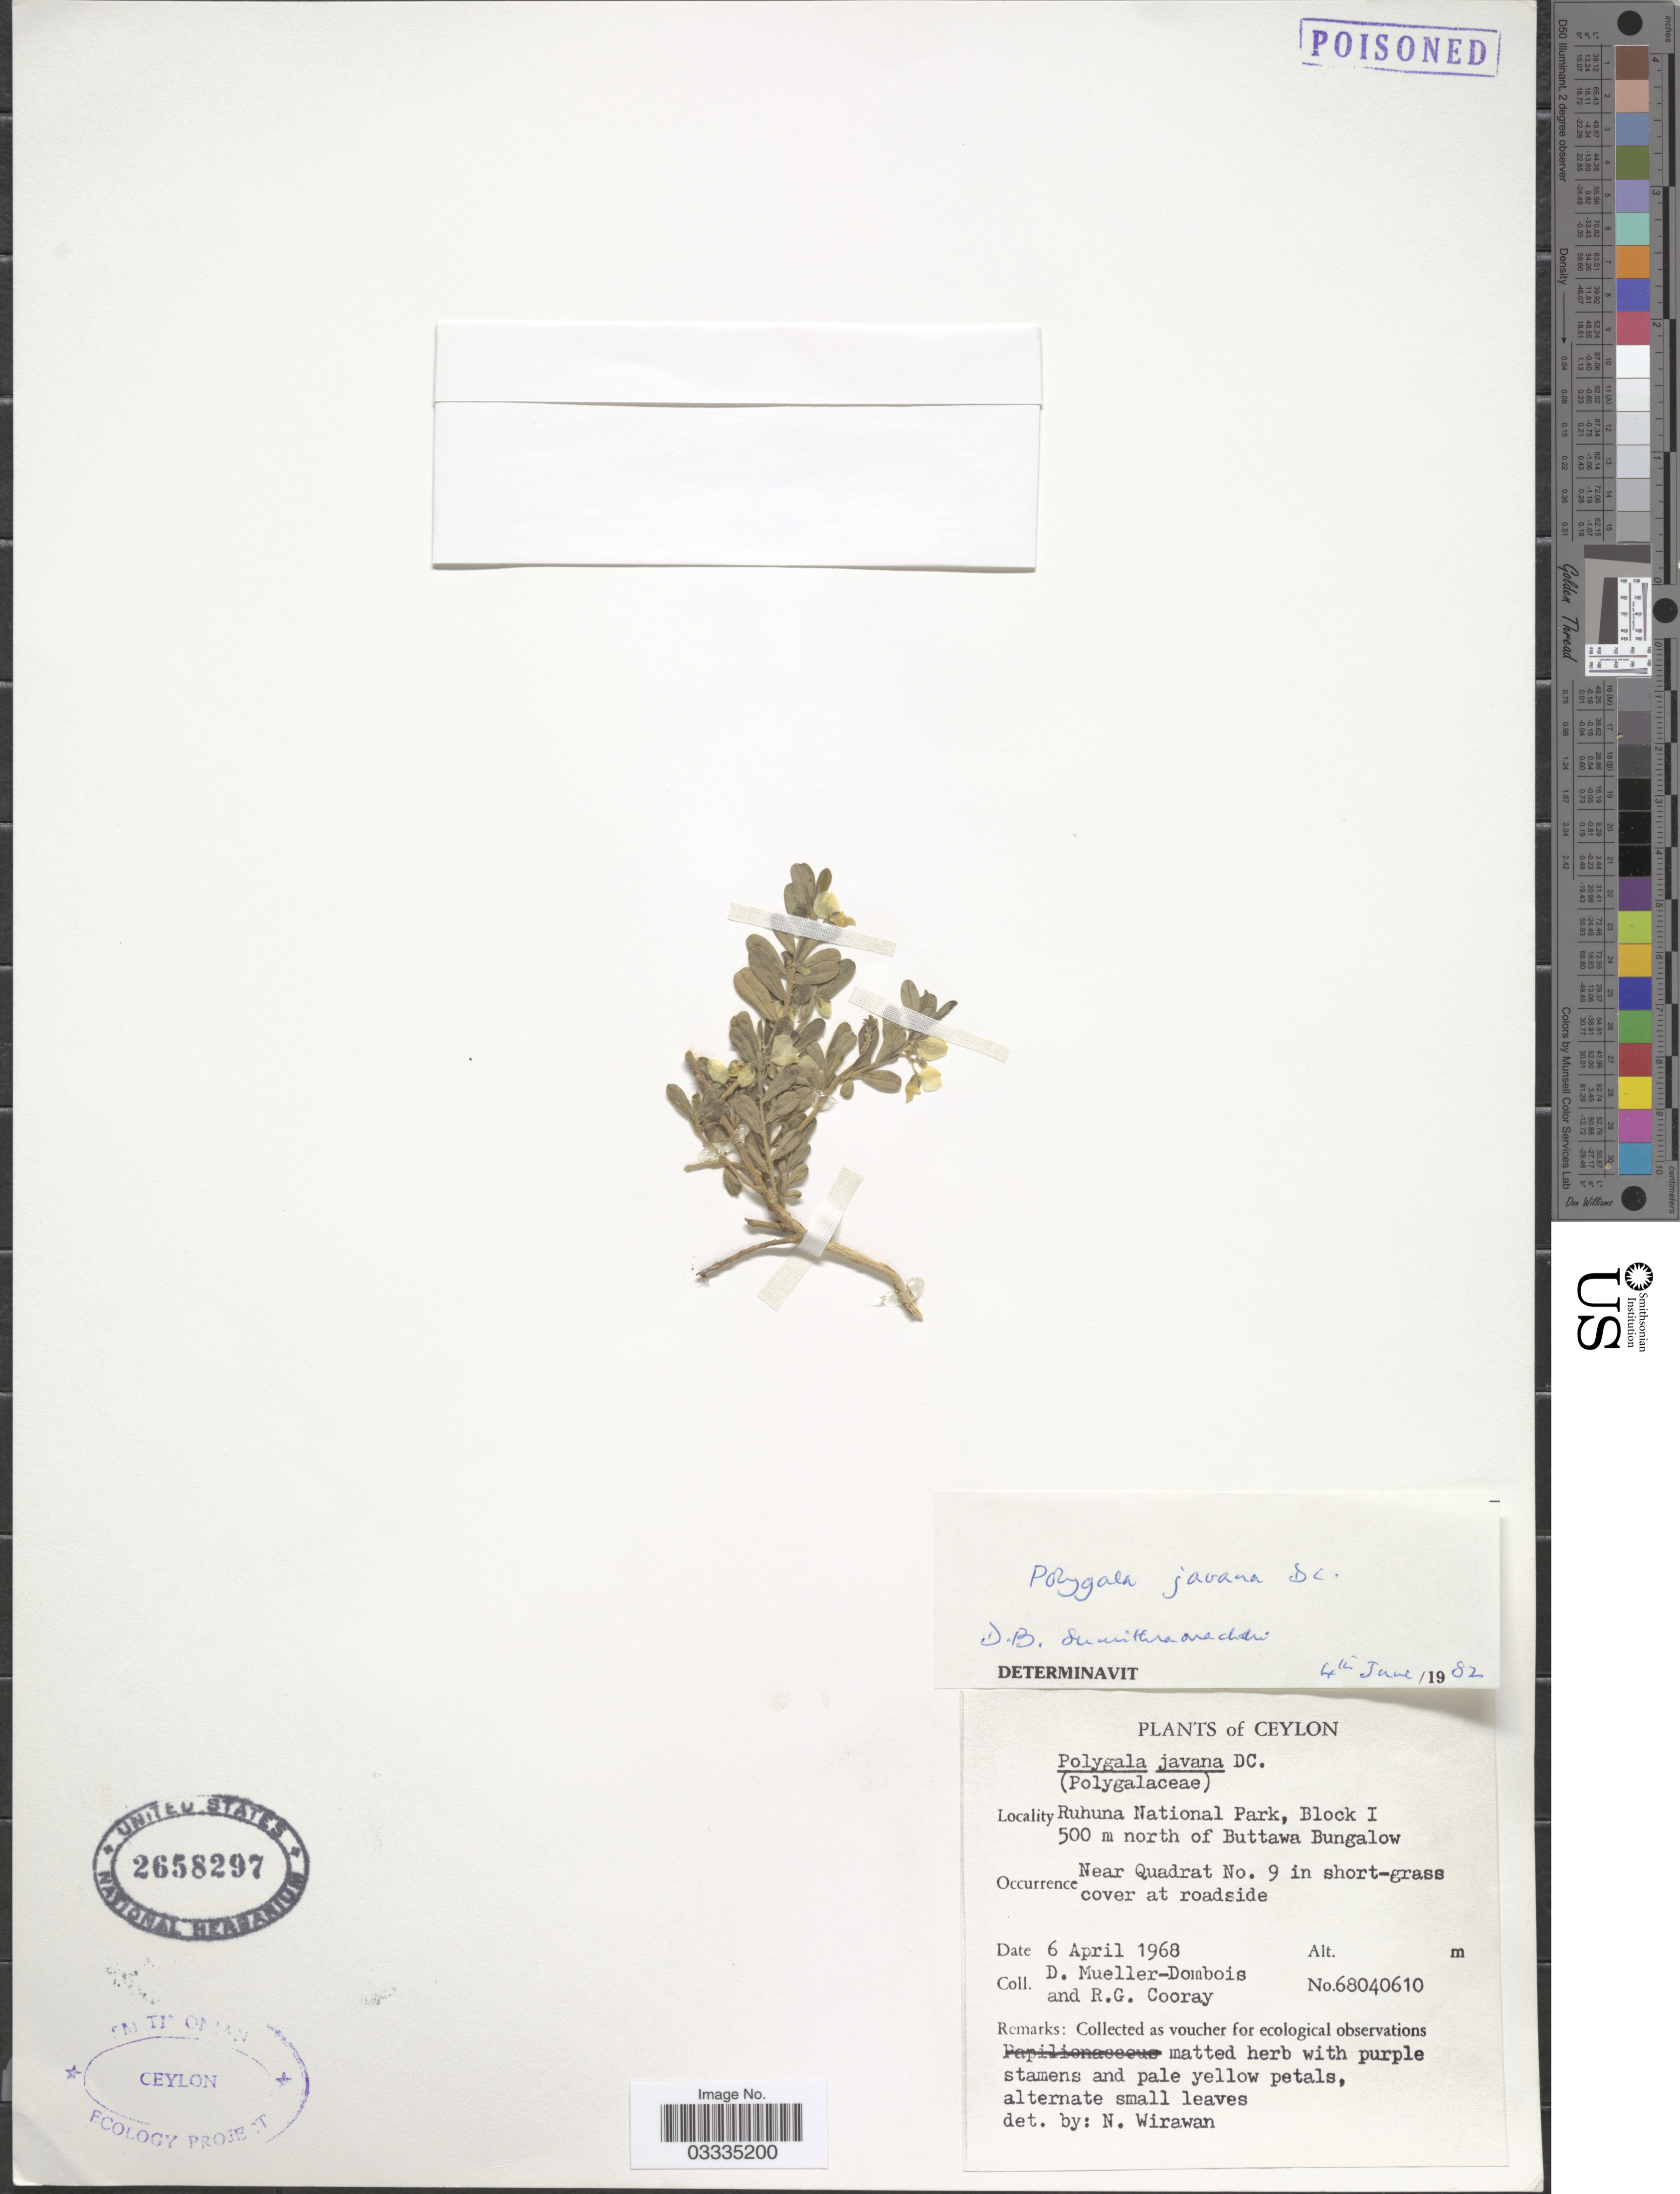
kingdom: Plantae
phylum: Tracheophyta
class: Magnoliopsida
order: Fabales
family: Polygalaceae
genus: Polygala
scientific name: Polygala javana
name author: DC.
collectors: D. Mueller-Dombois & R. Cooray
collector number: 68040610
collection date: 1968-04-06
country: Sri Lanka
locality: Ceylon. Ruhuna National Park, Block I 500 m north of Buttawa Bungalow. Near Quadrat No. 9 in short-grass cover at roadside.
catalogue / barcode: US 2658297